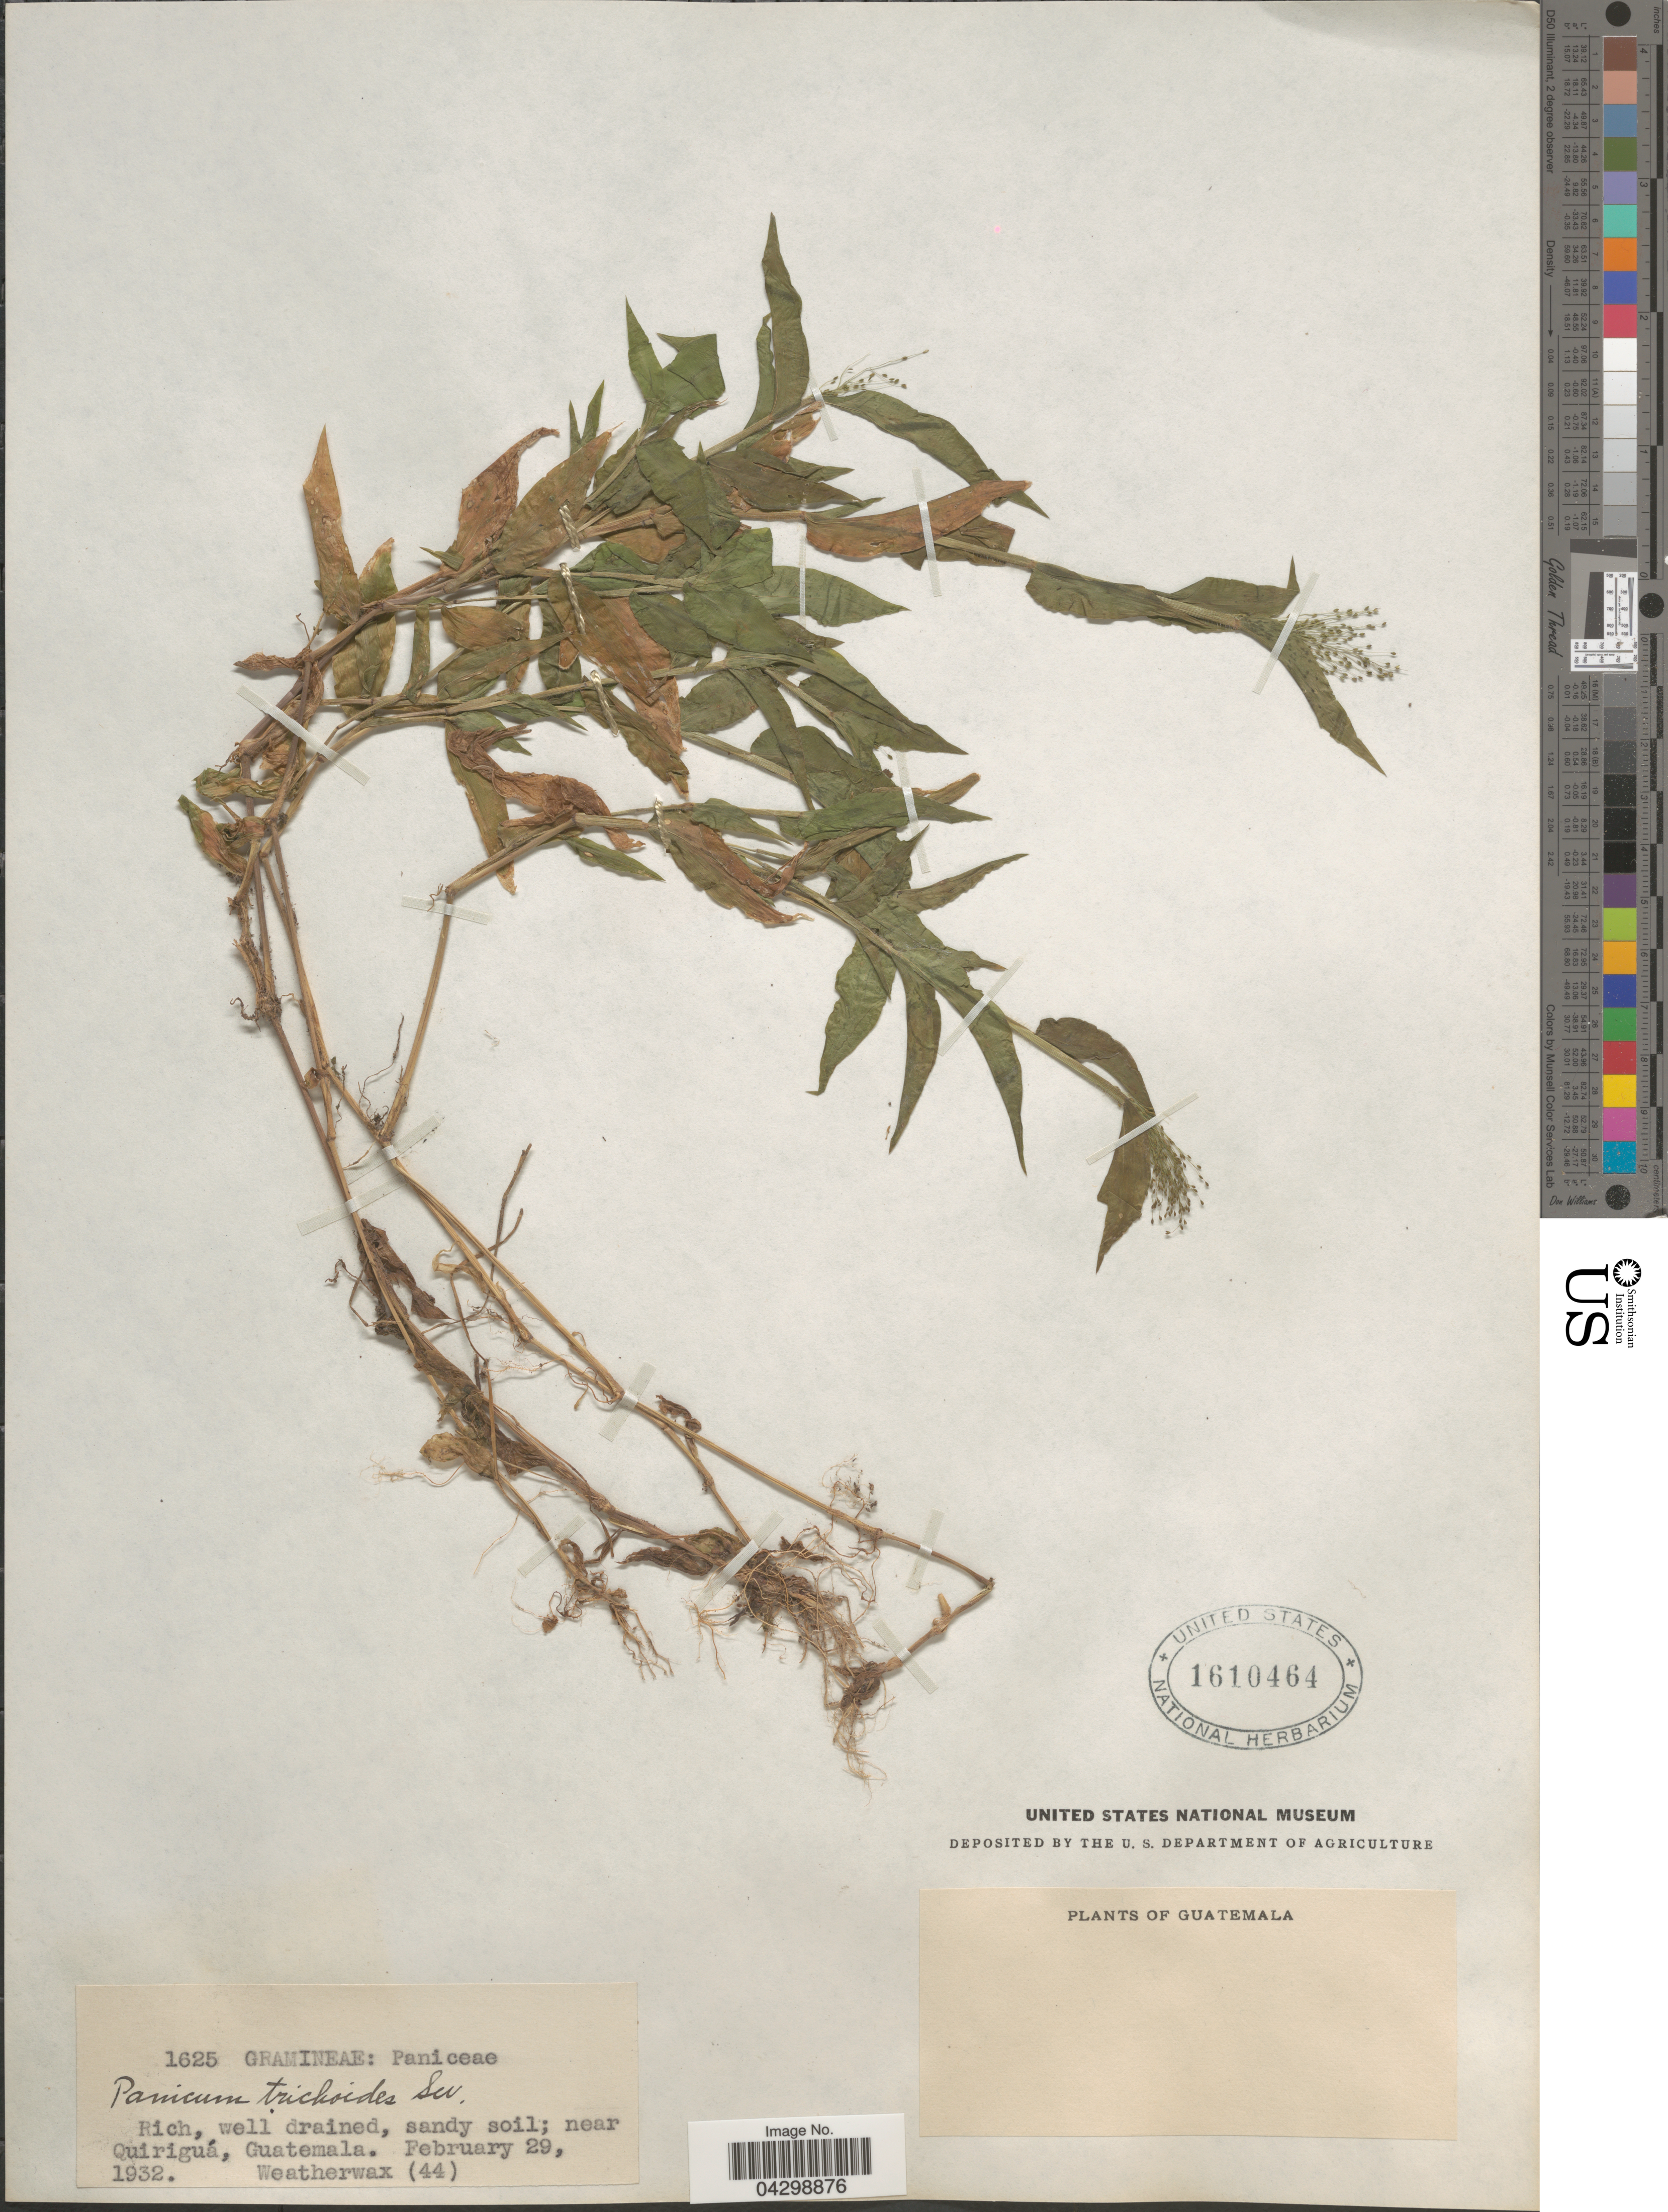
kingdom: Plantae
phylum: Tracheophyta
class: Liliopsida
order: Poales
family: Poaceae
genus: Panicum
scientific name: Panicum trichoides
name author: Sw.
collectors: -. Weatherwax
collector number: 44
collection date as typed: February 29, 1932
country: Guatemala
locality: Near Quiriguá.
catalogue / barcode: US 1610464